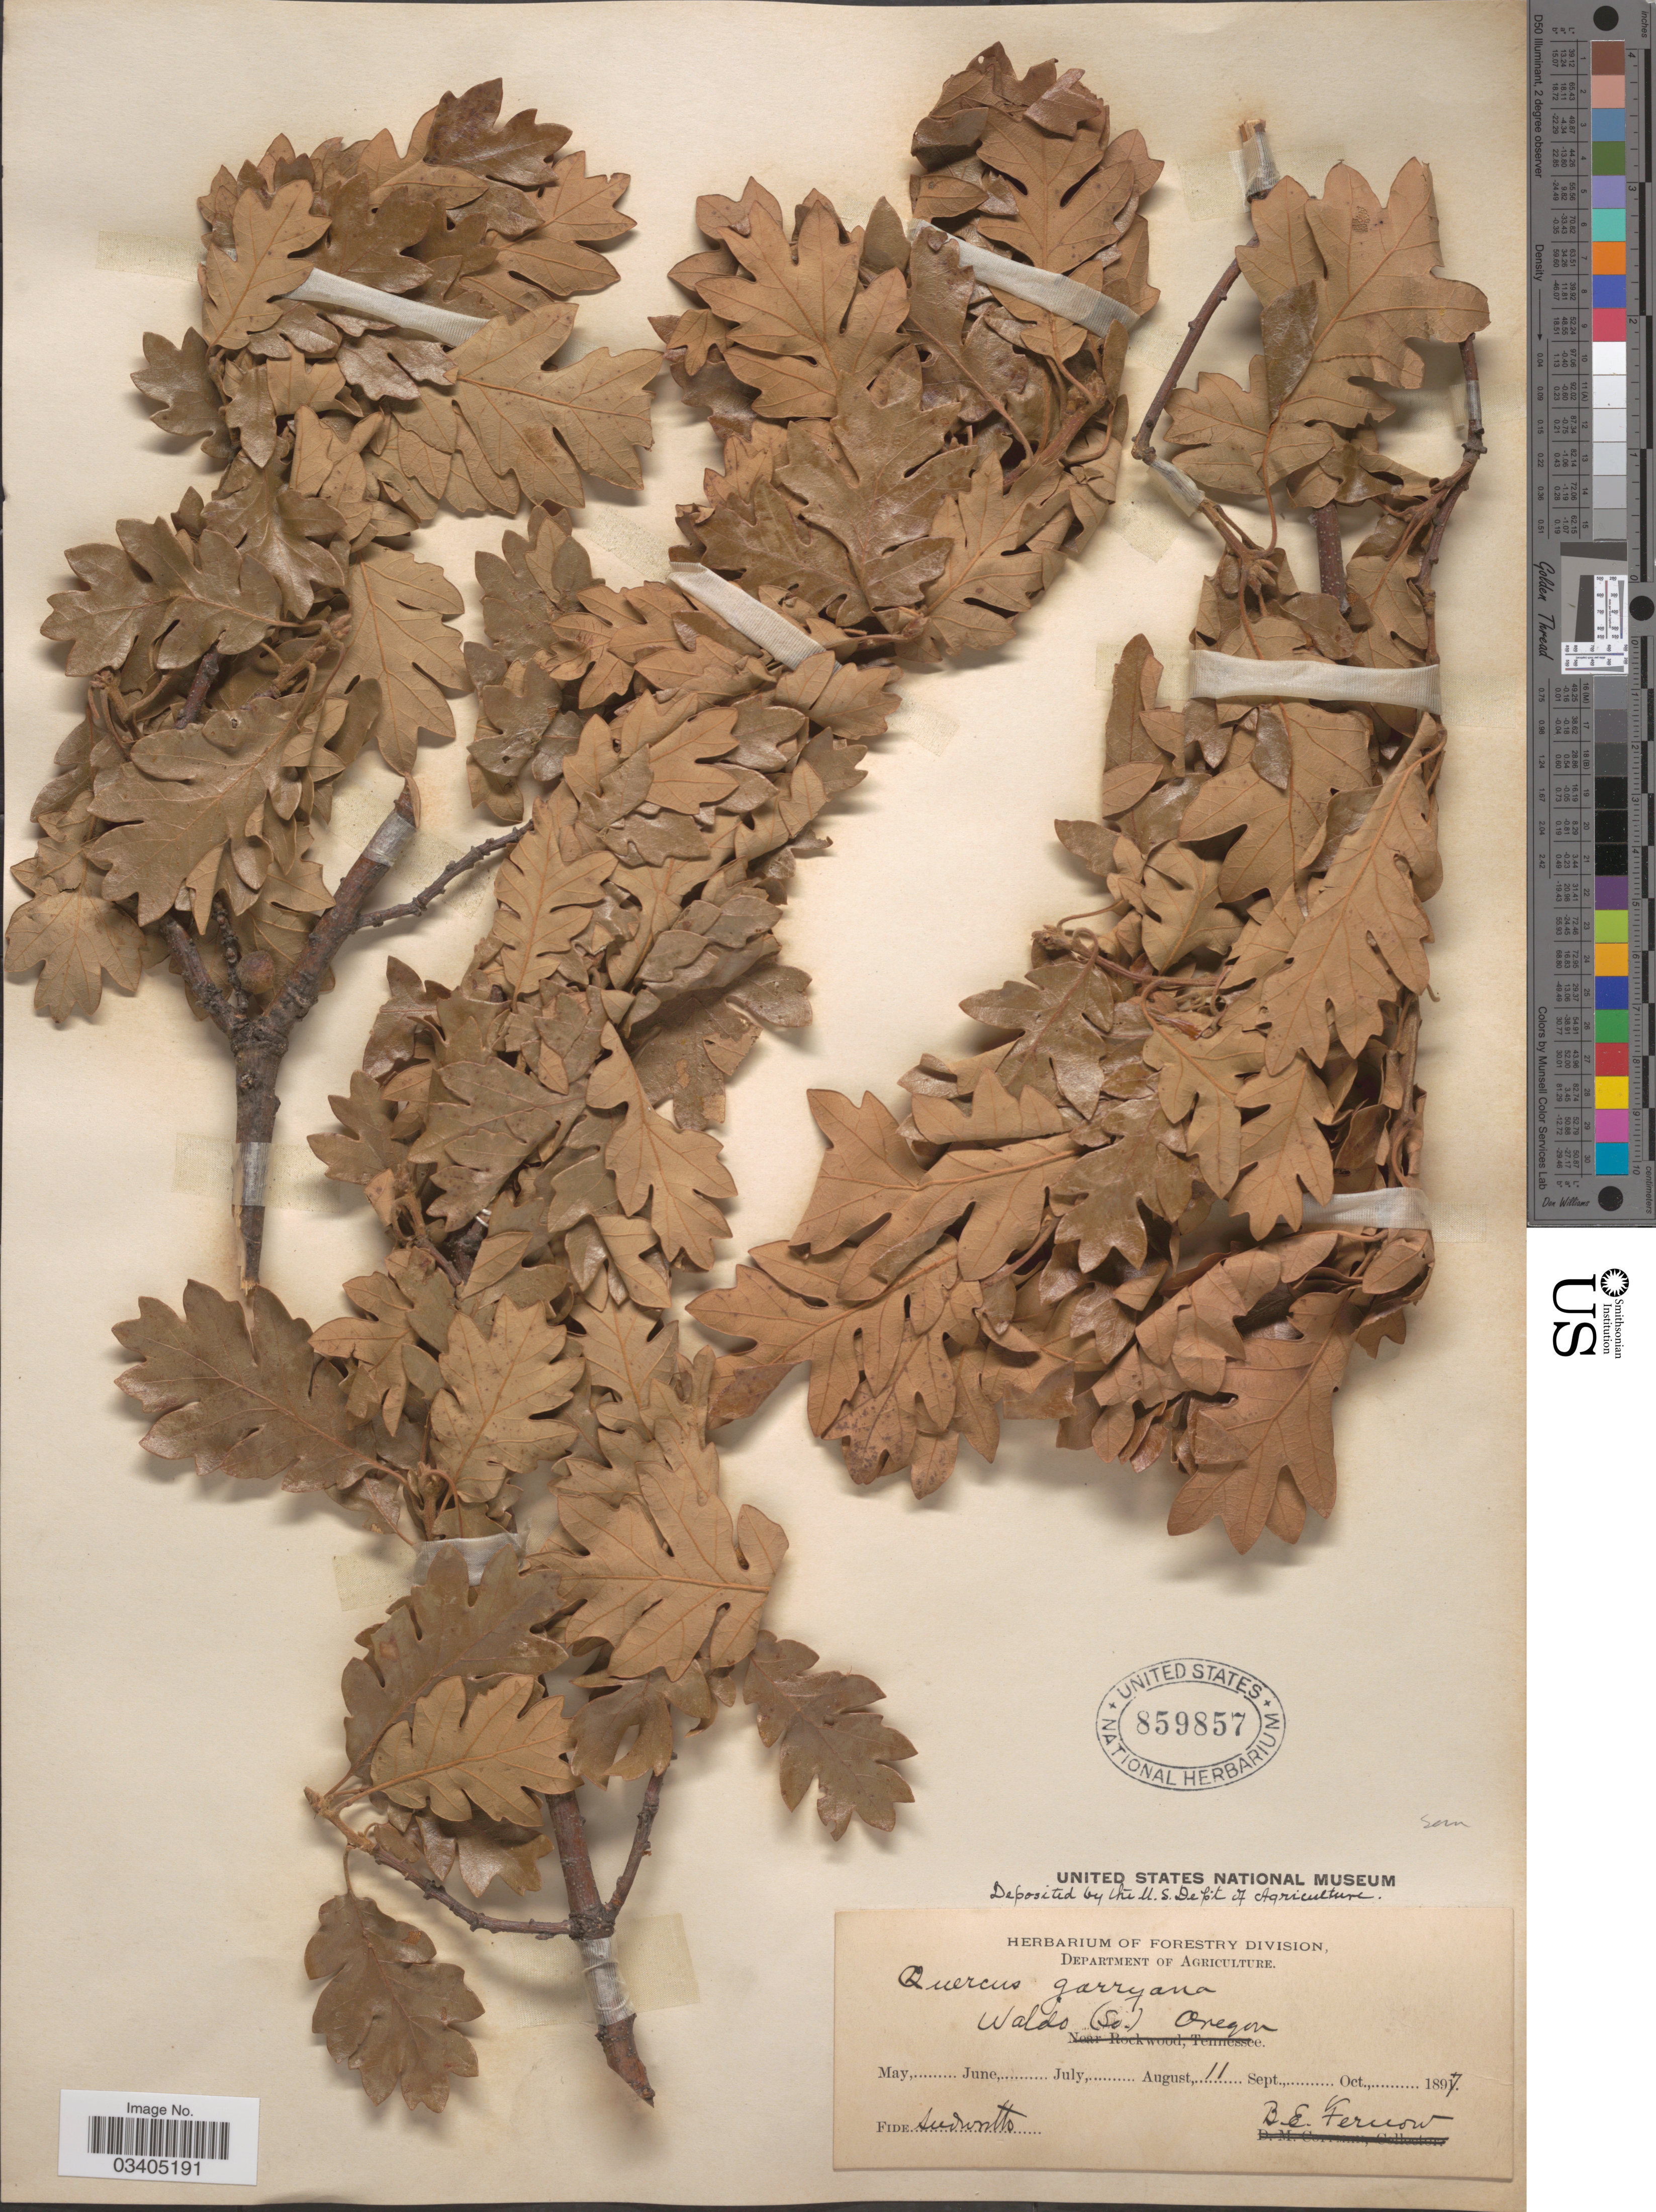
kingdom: Plantae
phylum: Tracheophyta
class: Magnoliopsida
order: Fagales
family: Fagaceae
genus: Quercus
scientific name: Quercus garryana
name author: Douglas ex Hook.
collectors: B. Fernow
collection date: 1897-08-11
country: United States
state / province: Oregon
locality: Waldo (So.).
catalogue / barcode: US 859857